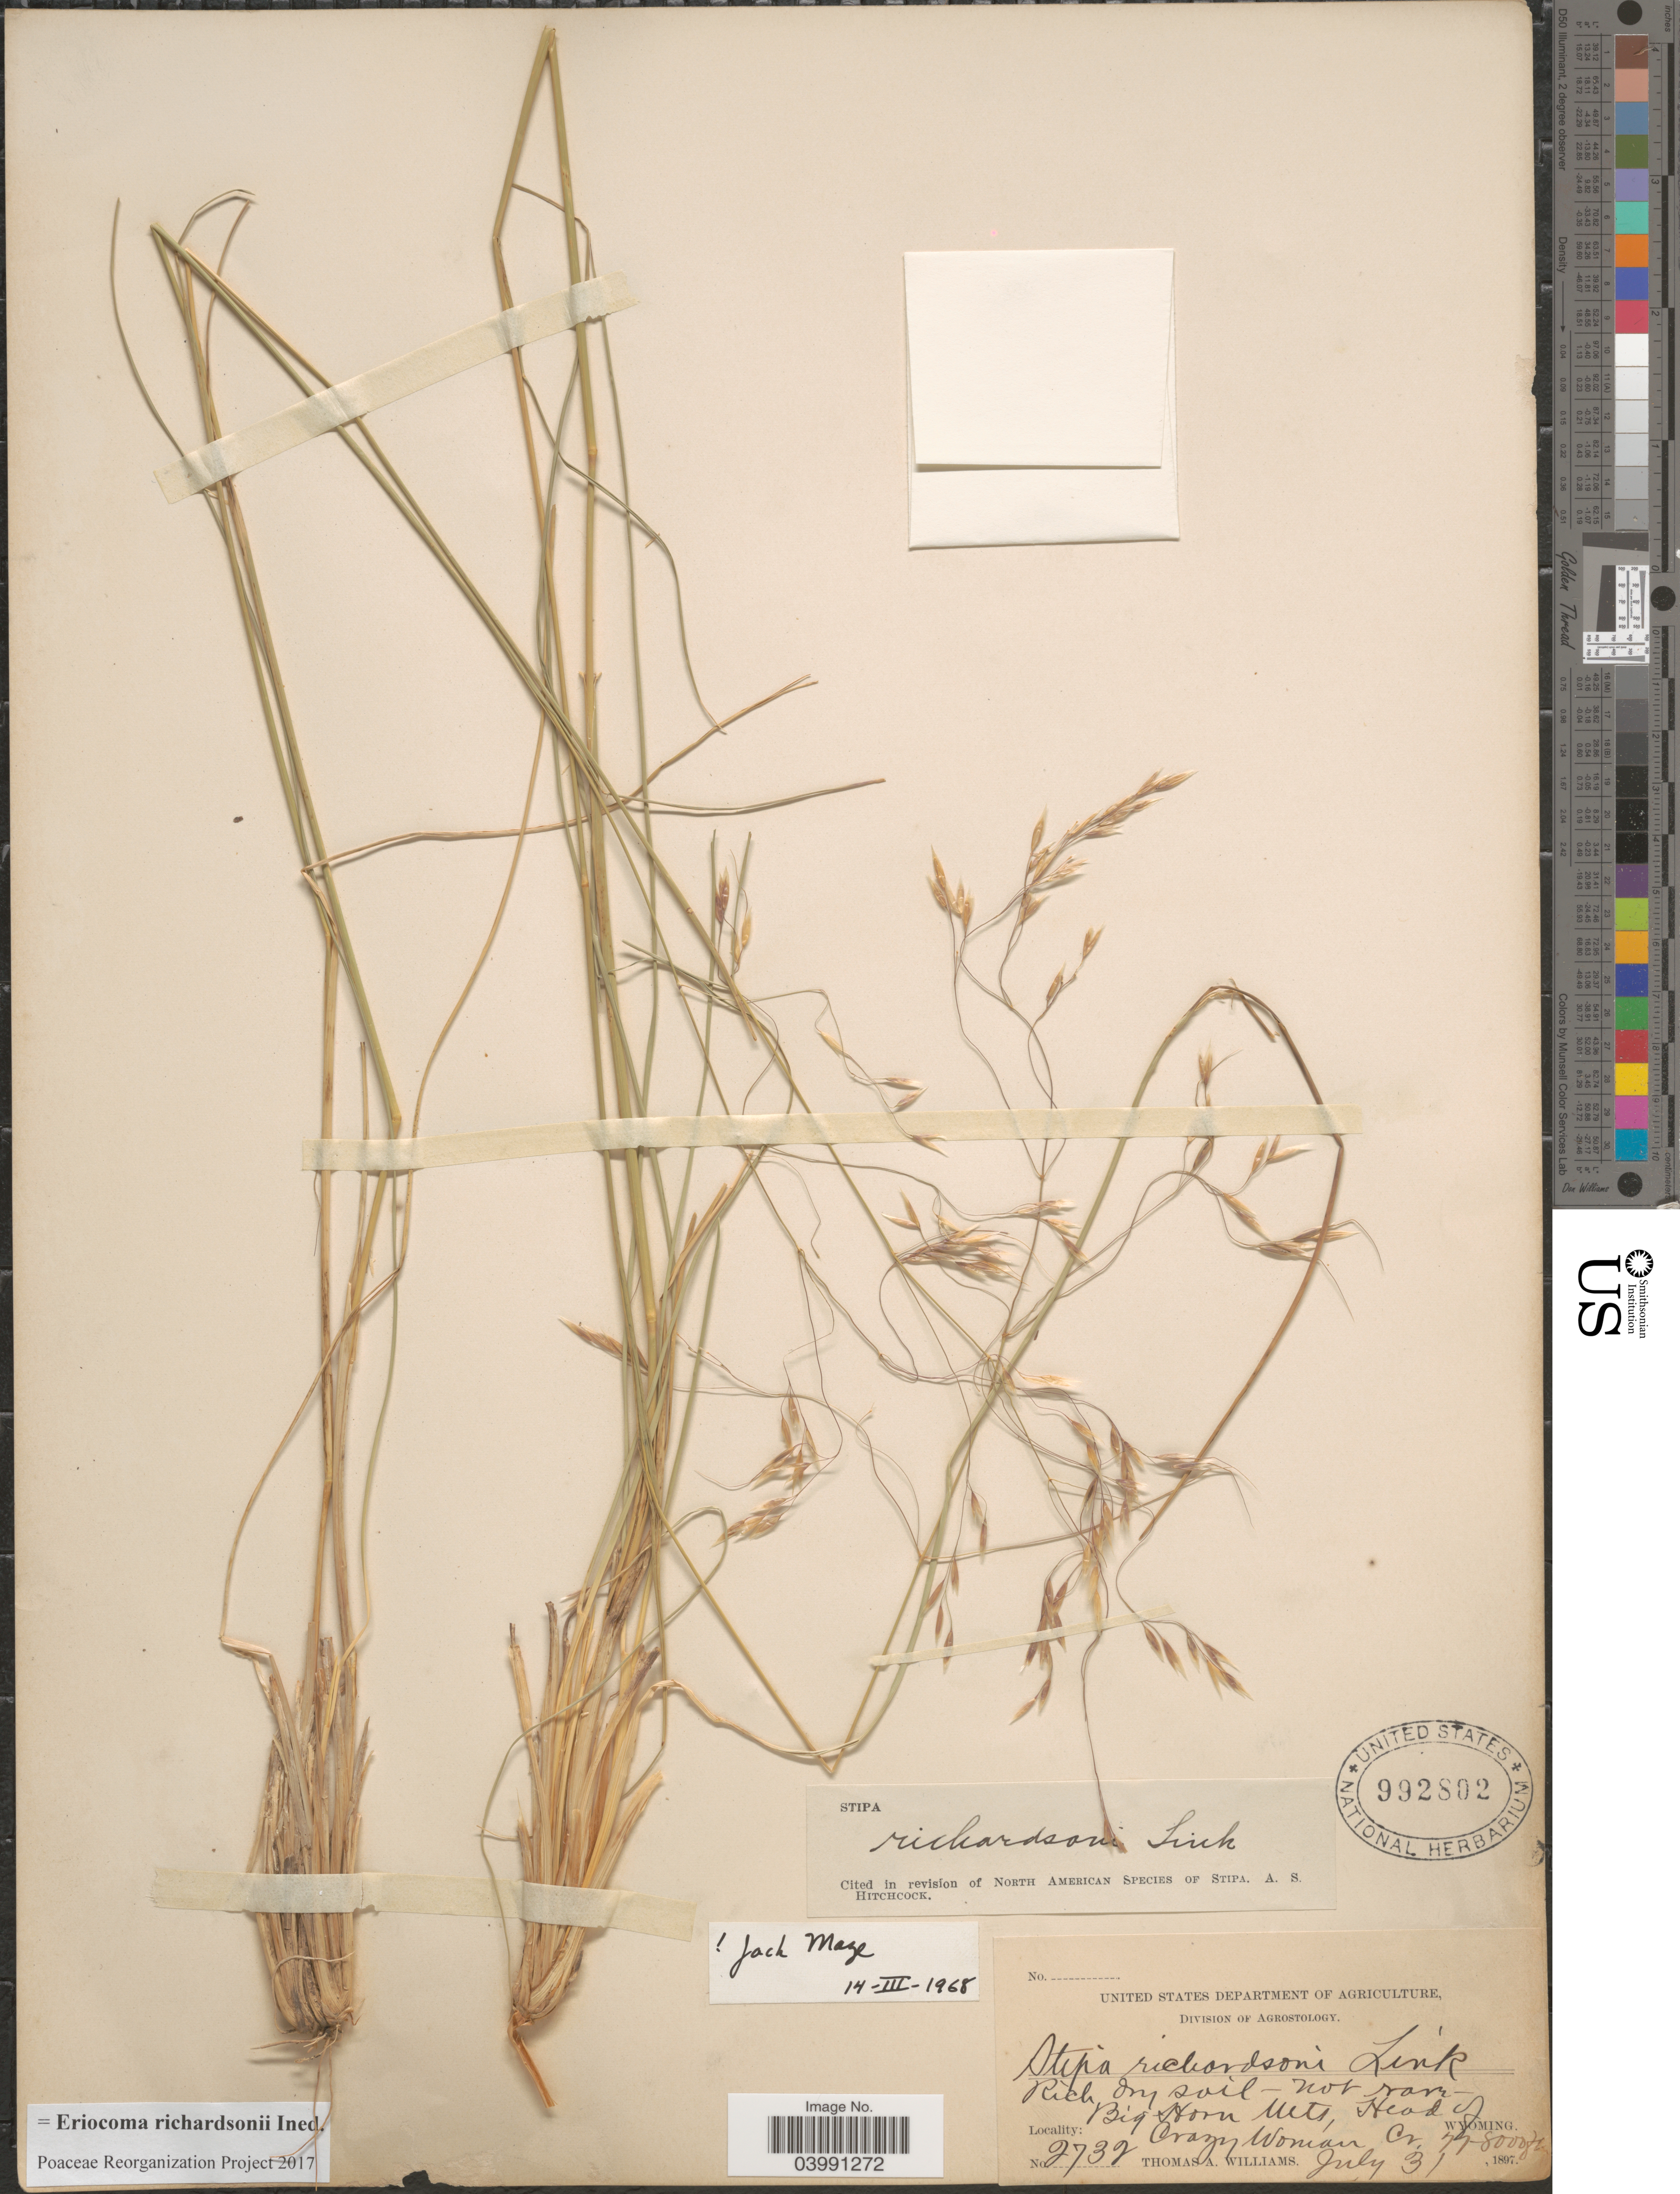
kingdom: Plantae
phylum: Tracheophyta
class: Liliopsida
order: Poales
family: Poaceae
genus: Eriocoma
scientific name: Eriocoma richardsonii ined.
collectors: T. A. Williams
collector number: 2732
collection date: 1897-07-31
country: United States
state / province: Wyoming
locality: Big Horn Mts, Head of Crazy Woman Cr.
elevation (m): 2347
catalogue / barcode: US 992802